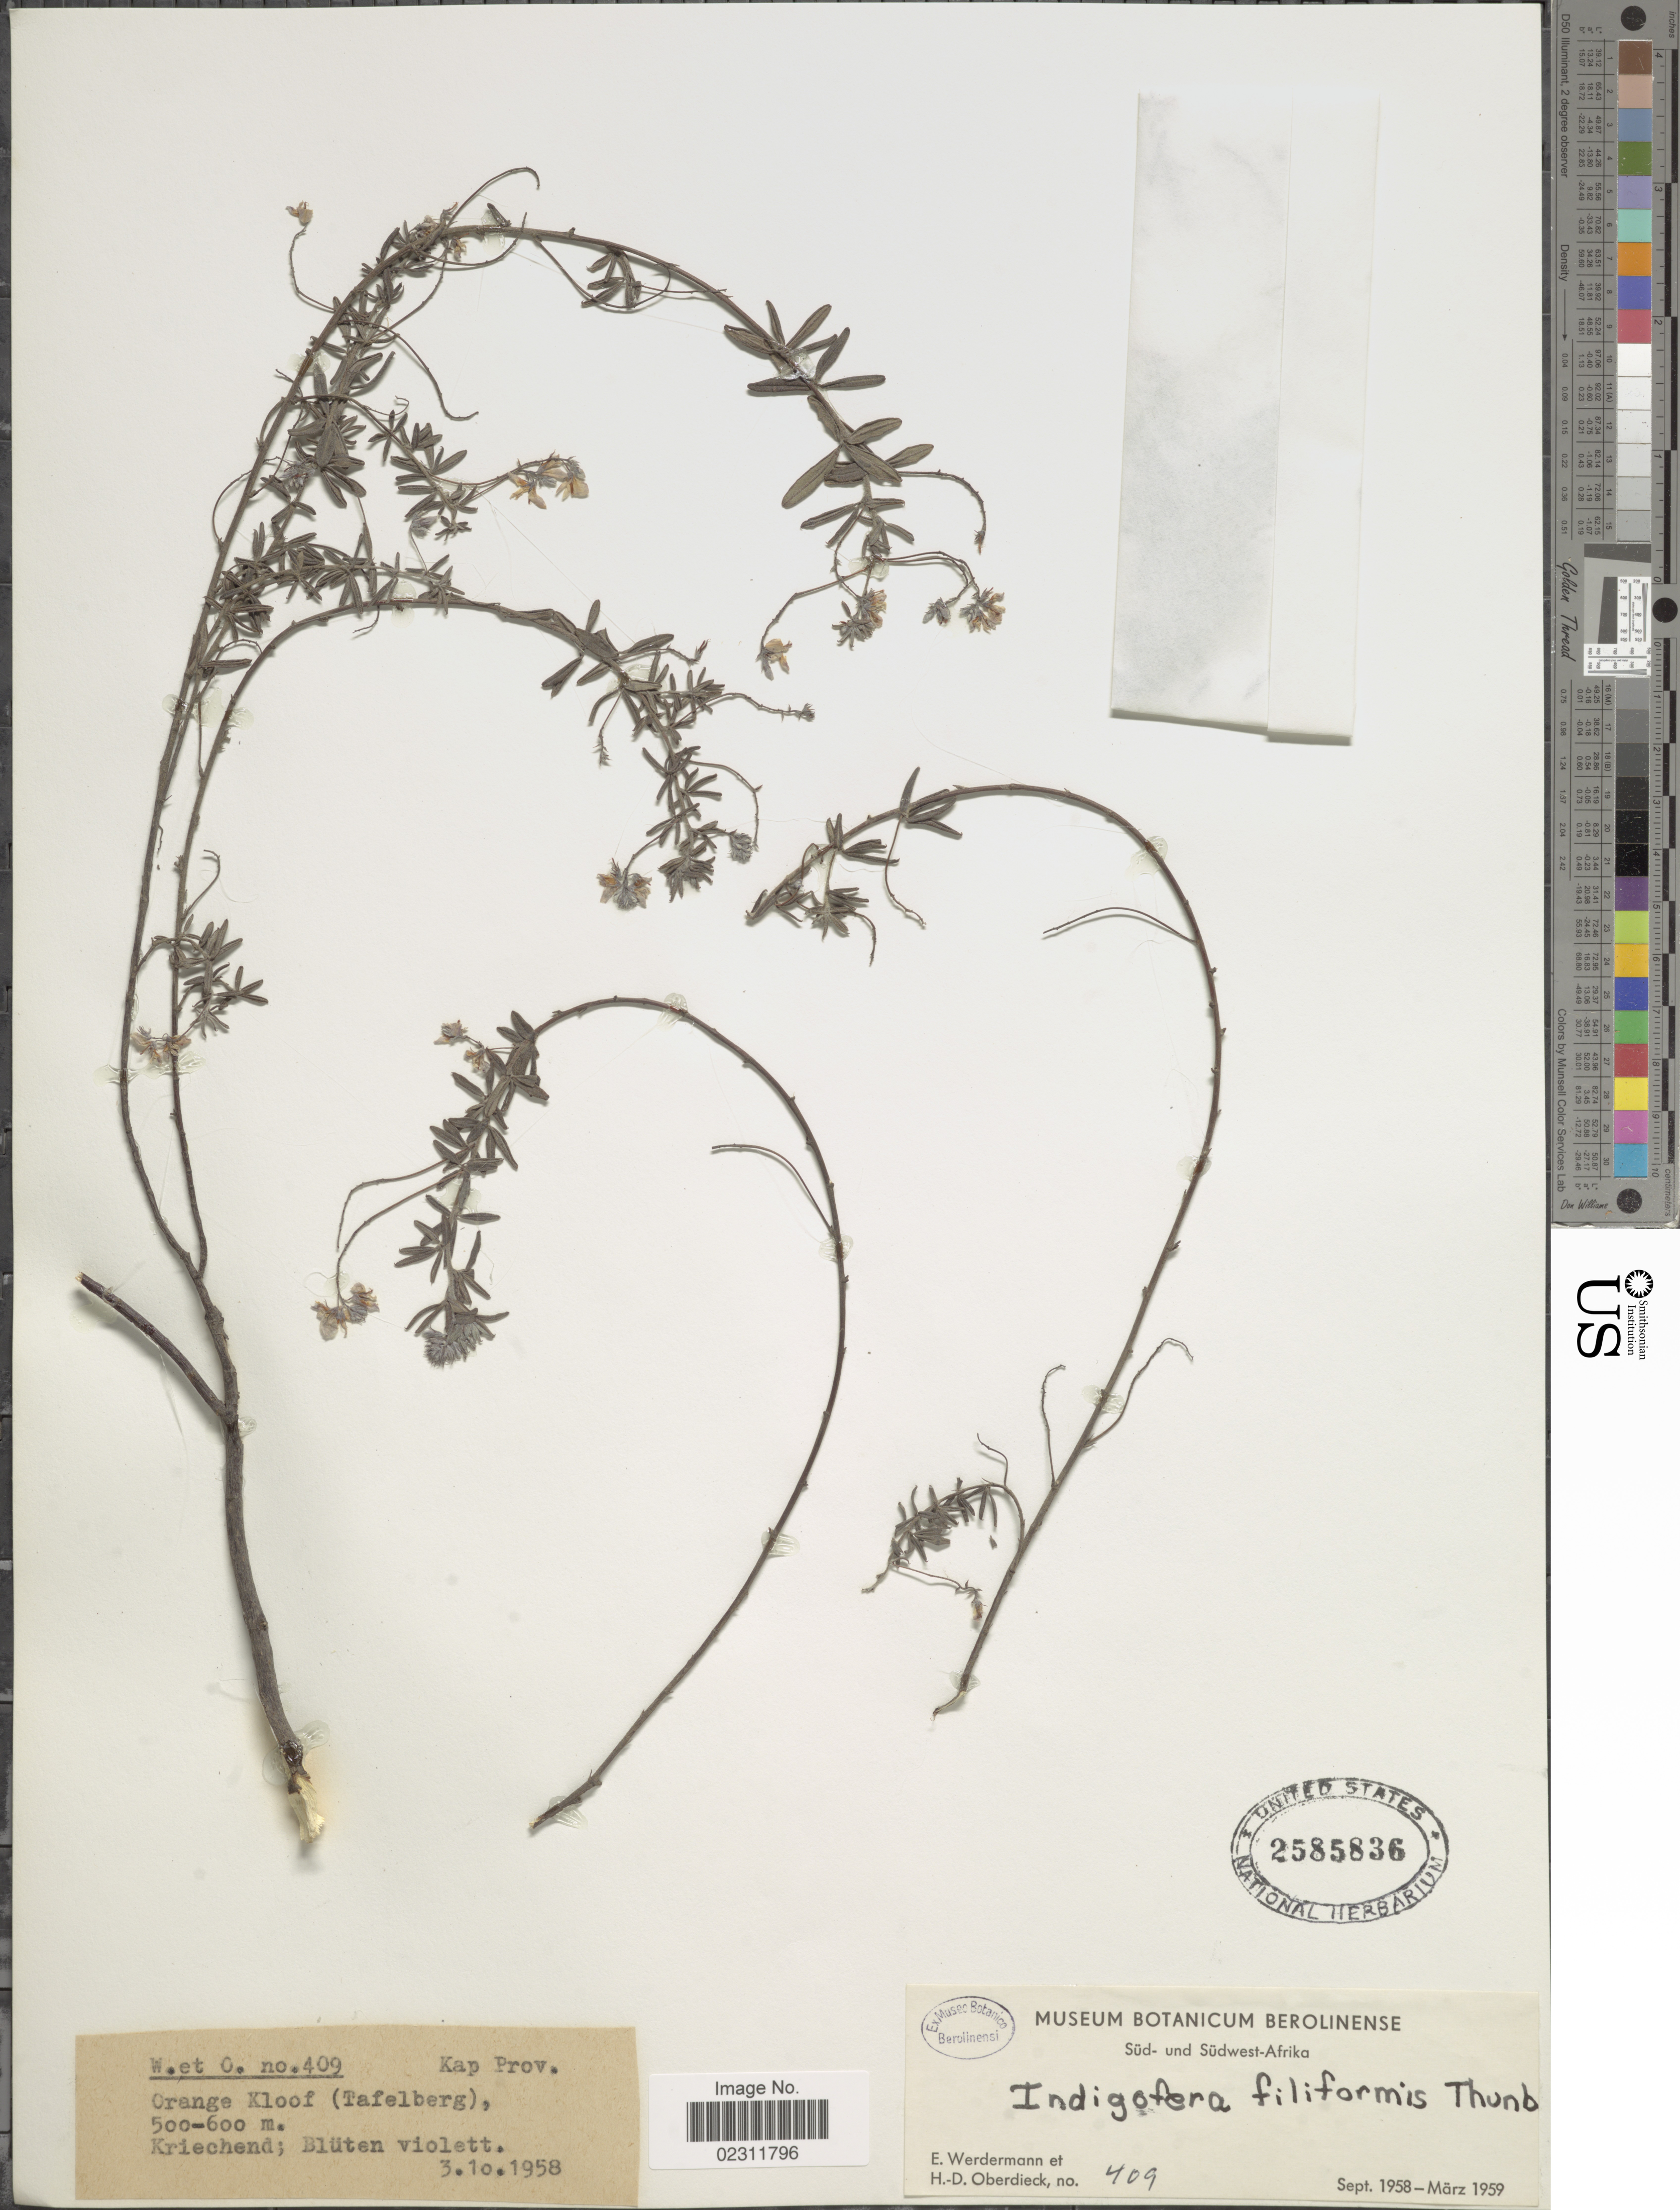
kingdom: Plantae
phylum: Tracheophyta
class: Magnoliopsida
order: Fabales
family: Fabaceae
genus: Indigofera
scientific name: Indigofera filiformis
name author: L. f.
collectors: E. Werdermann & H. Oberdieck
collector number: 409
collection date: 1958-10-03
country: South Africa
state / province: Western Cape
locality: Kap Prov., Orange Kloof (Tafelberg)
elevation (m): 500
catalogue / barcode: US 2585836